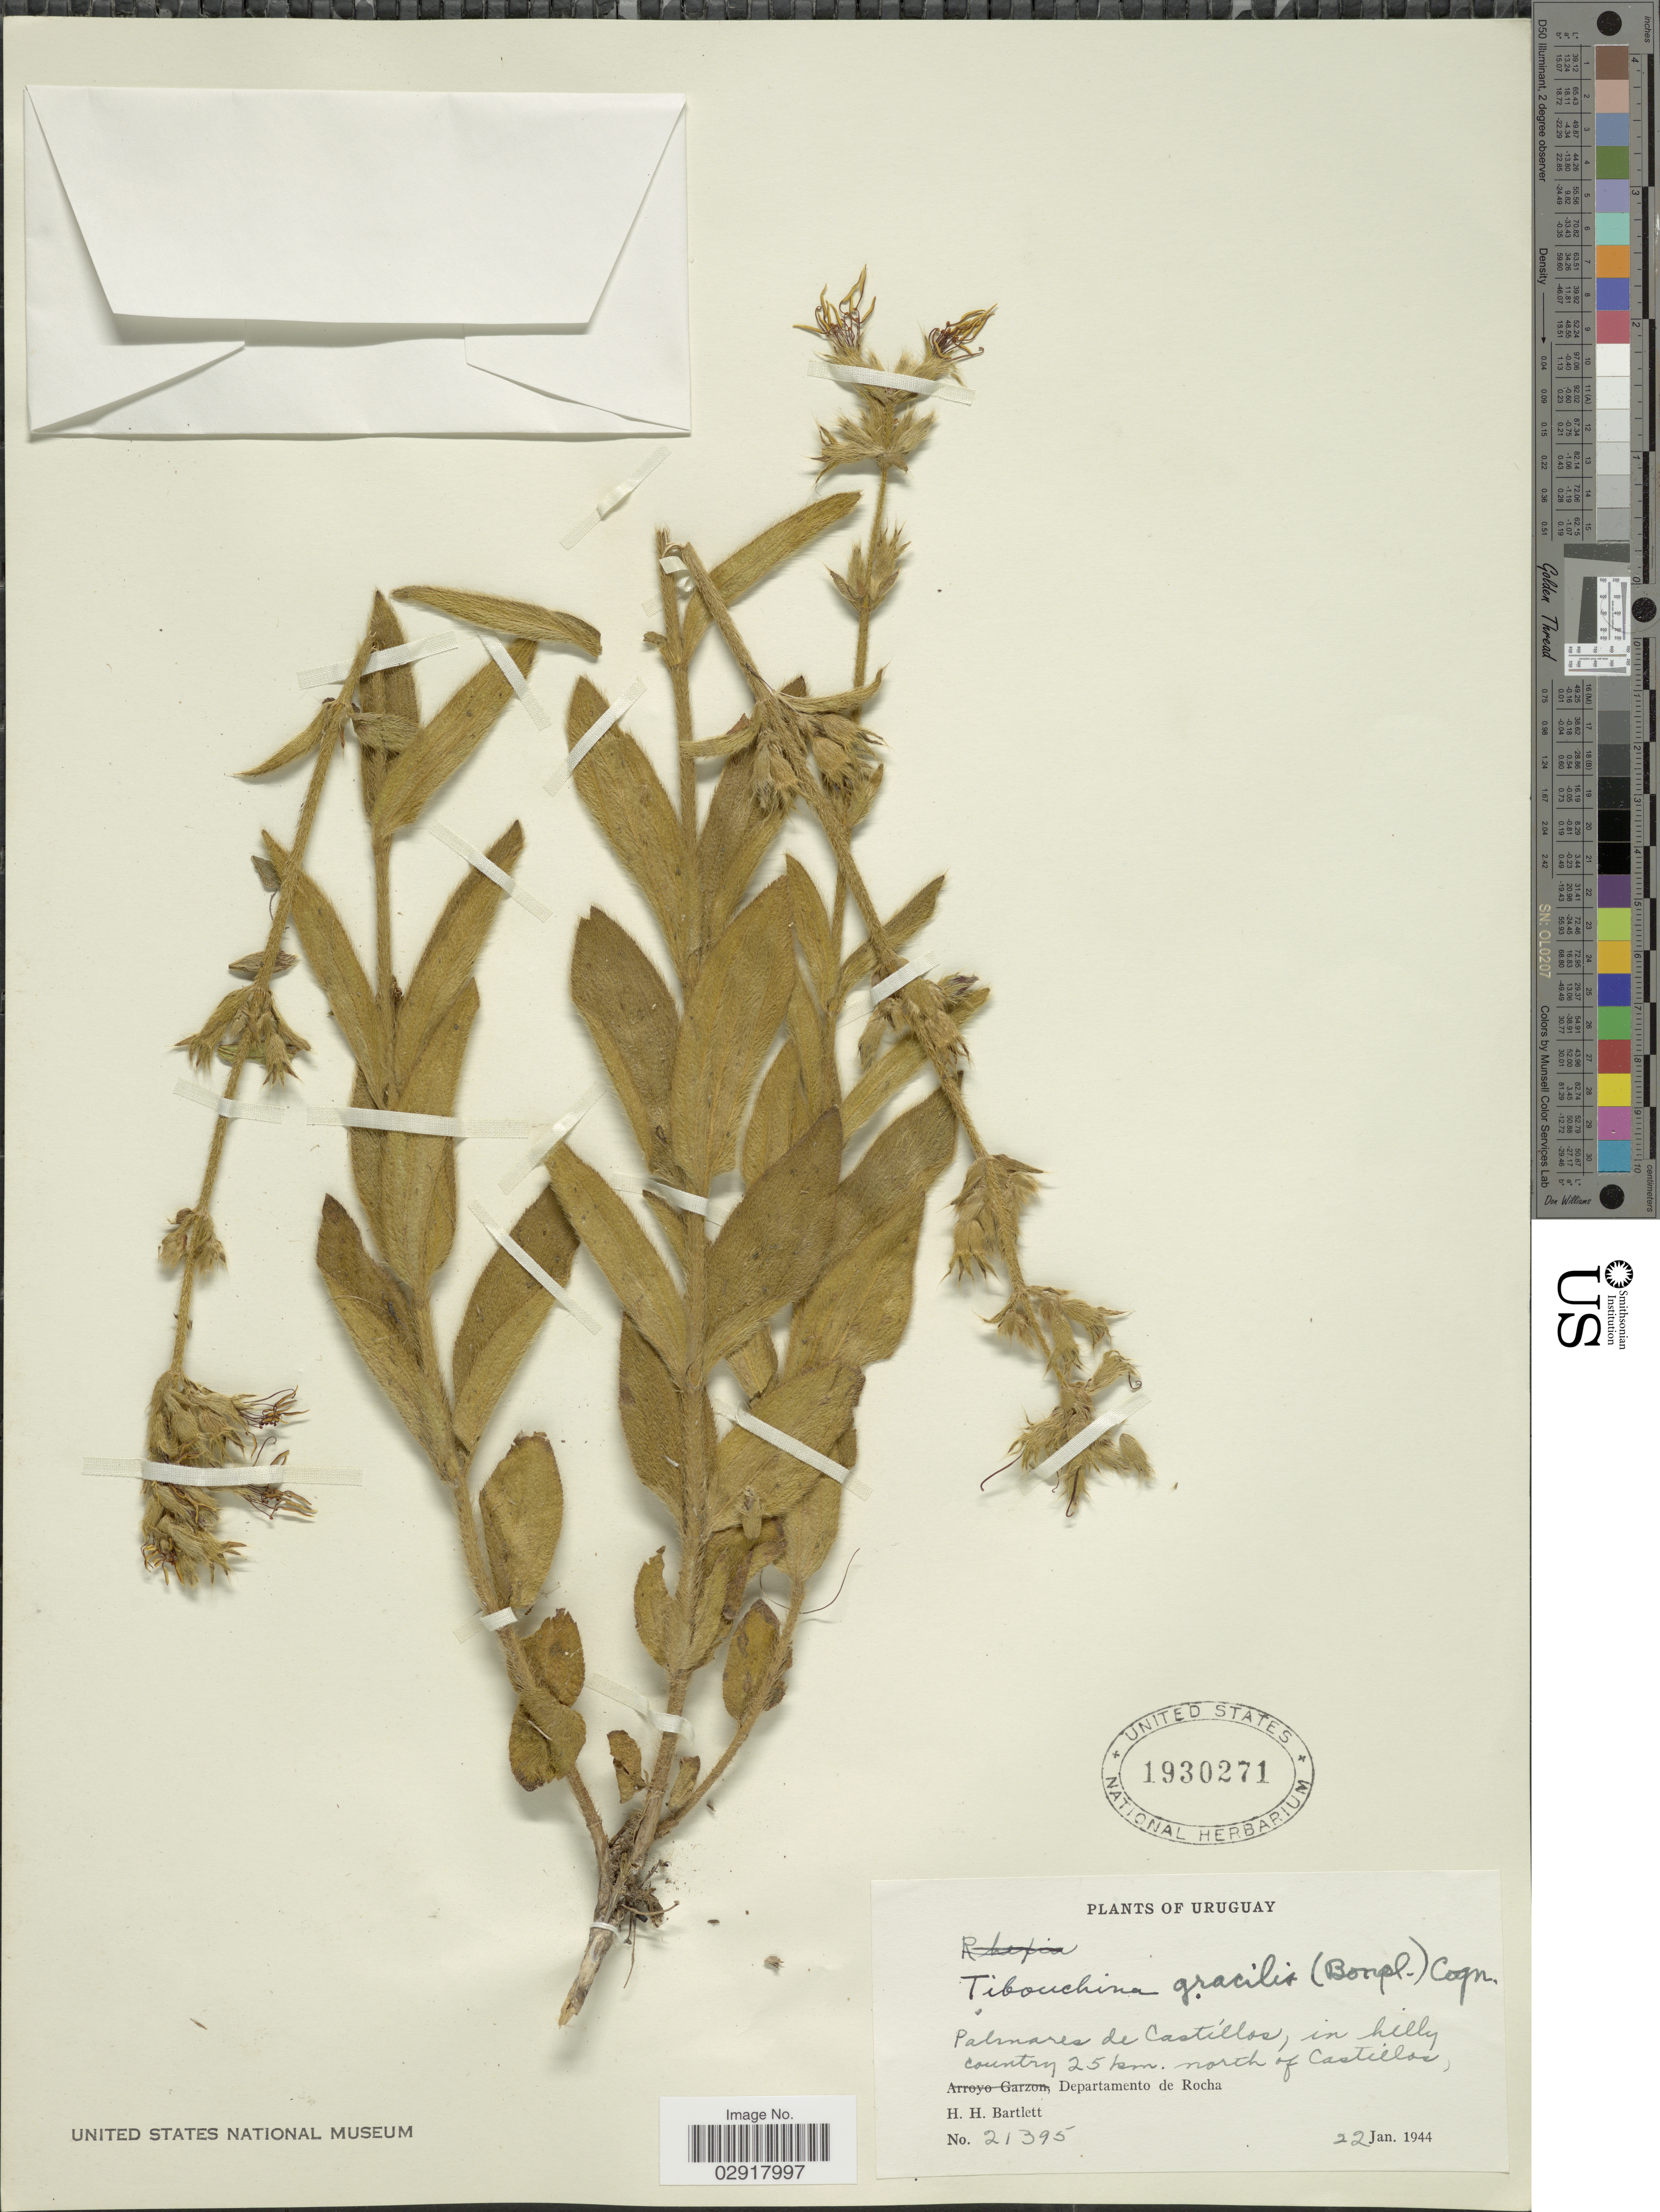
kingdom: Plantae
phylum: Tracheophyta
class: Magnoliopsida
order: Myrtales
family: Melastomataceae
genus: Chaetogastra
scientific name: Chaetogastra gracilis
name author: (Bonpl.) DC.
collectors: H. H. Bartlett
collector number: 21395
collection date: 1944-01-22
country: Uruguay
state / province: Rocha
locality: Palmares de Castillos, in hilly country 25 km. north of Castillos, Departamento de Rocha.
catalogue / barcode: US 1930271